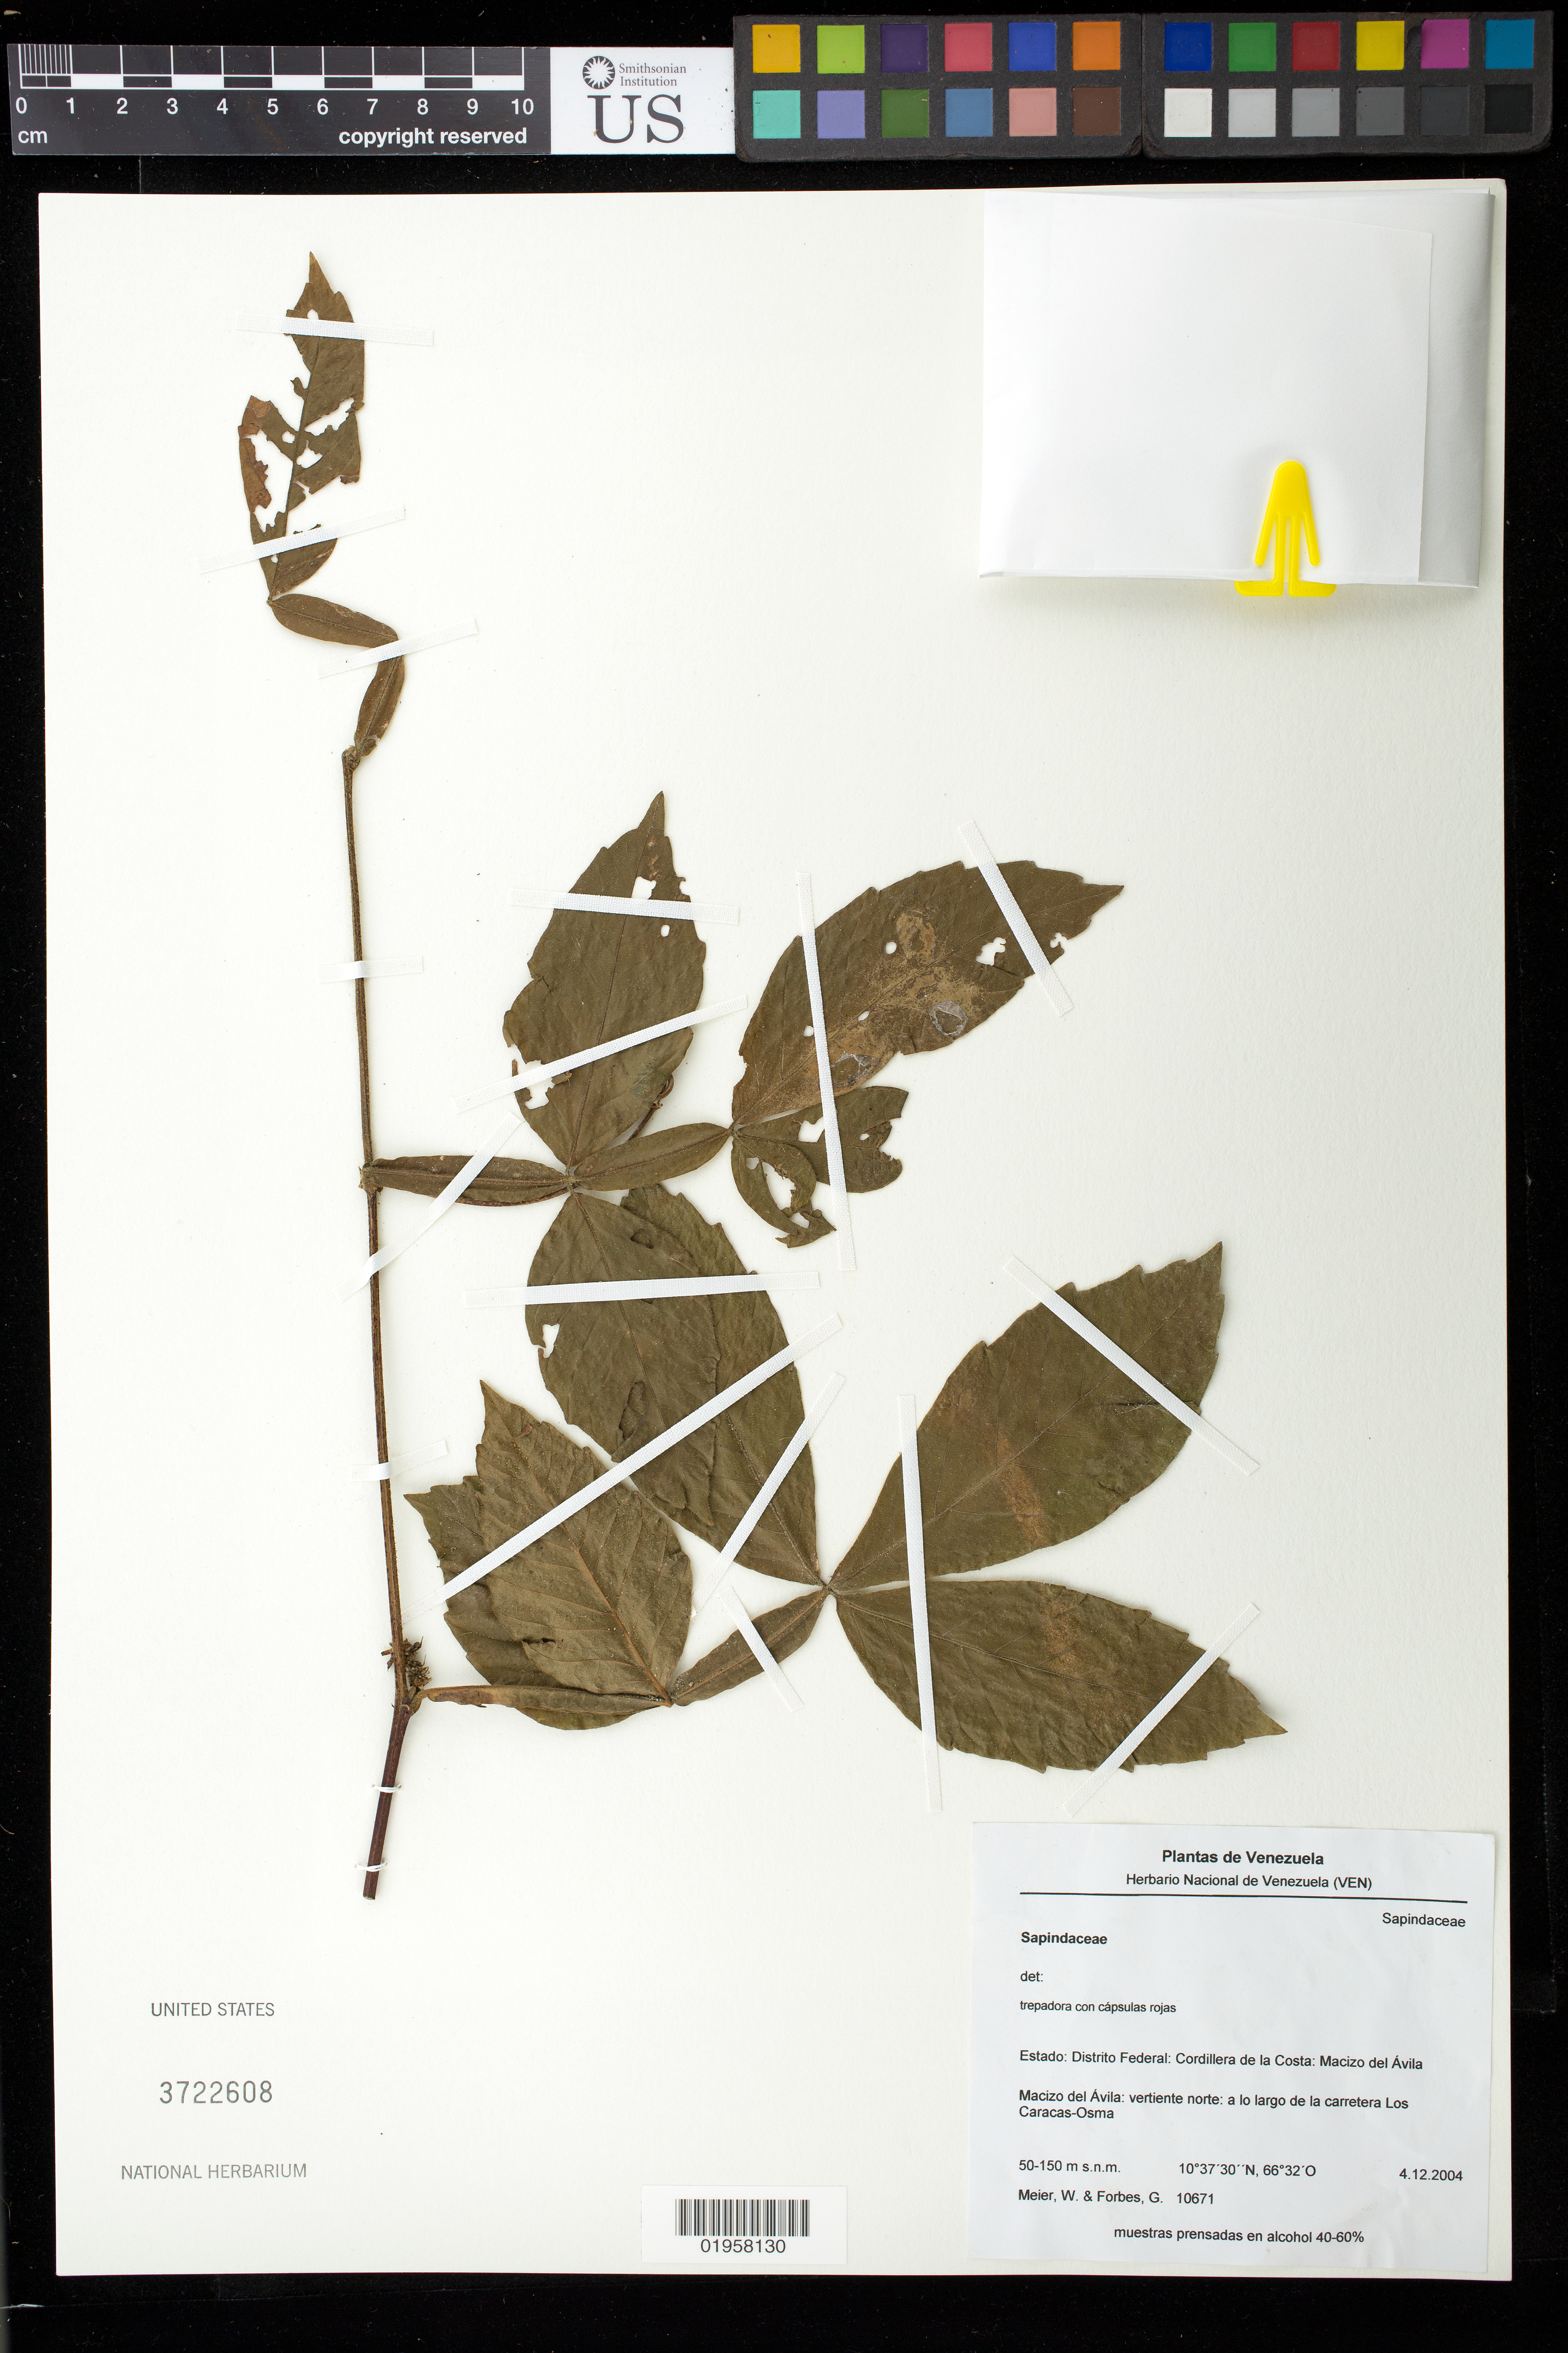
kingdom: Plantae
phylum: Tracheophyta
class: Magnoliopsida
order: Sapindales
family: Sapindaceae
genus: Paullinia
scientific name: Paullinia leiocarpa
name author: Griseb.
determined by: Acevedo-Rodríguez, P., (BOT), Smithsonian Institution - National Museum of Natural History (UNITED STATES)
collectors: W. Meier & G. Forbes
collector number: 10671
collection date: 2004-12-04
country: Venezuela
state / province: Distrito Federal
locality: Cordillera de la Costa: Macizo del Ávila. Macizo del Ávila: vertiente norte; a lo largo de la carretera Los Caracas-Osma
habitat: A lo largo de la carretera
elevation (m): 50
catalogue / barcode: US 3722608